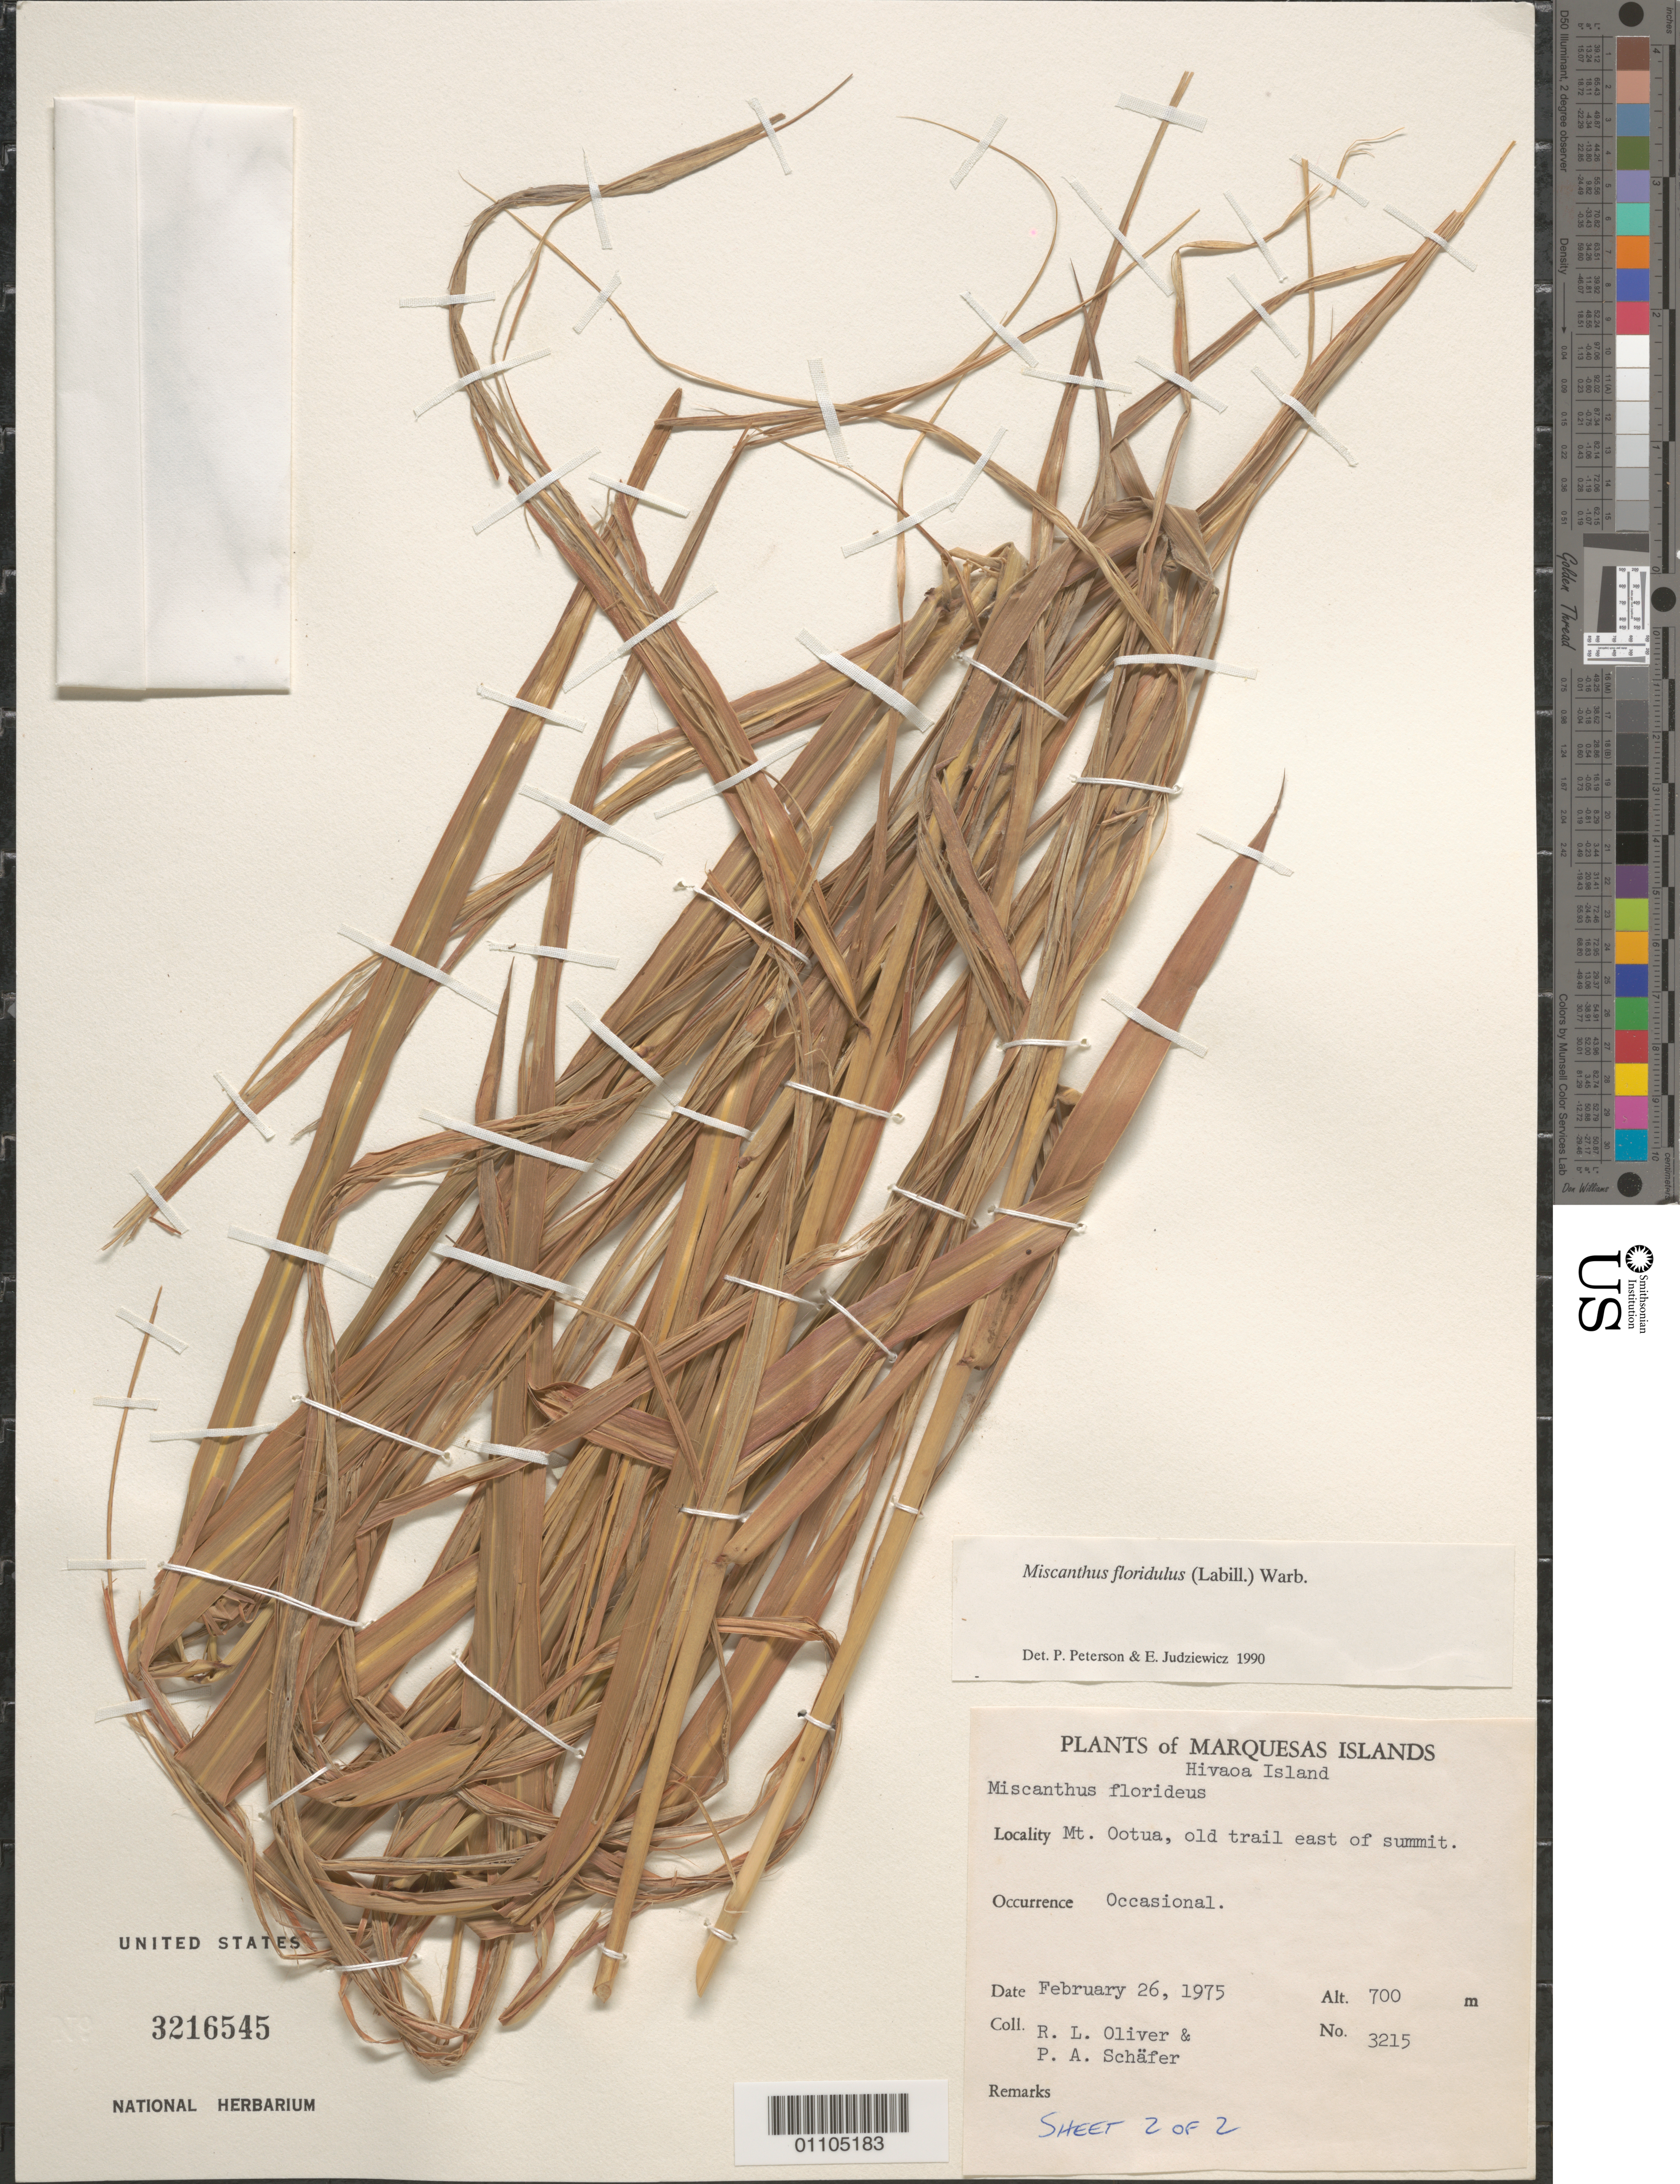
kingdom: Plantae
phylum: Tracheophyta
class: Liliopsida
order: Poales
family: Poaceae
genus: Miscanthus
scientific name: Miscanthus floridulus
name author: (Labill.) Warb.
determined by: Peterson, P. M.; Judziewicz, E. J.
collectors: R. L. Oliver & P. A. Schäfer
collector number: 3215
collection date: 1975-02-26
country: French Polynesia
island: Hiva Oa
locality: Mt. Ootua, old trail E of summit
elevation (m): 700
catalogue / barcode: US 3216545